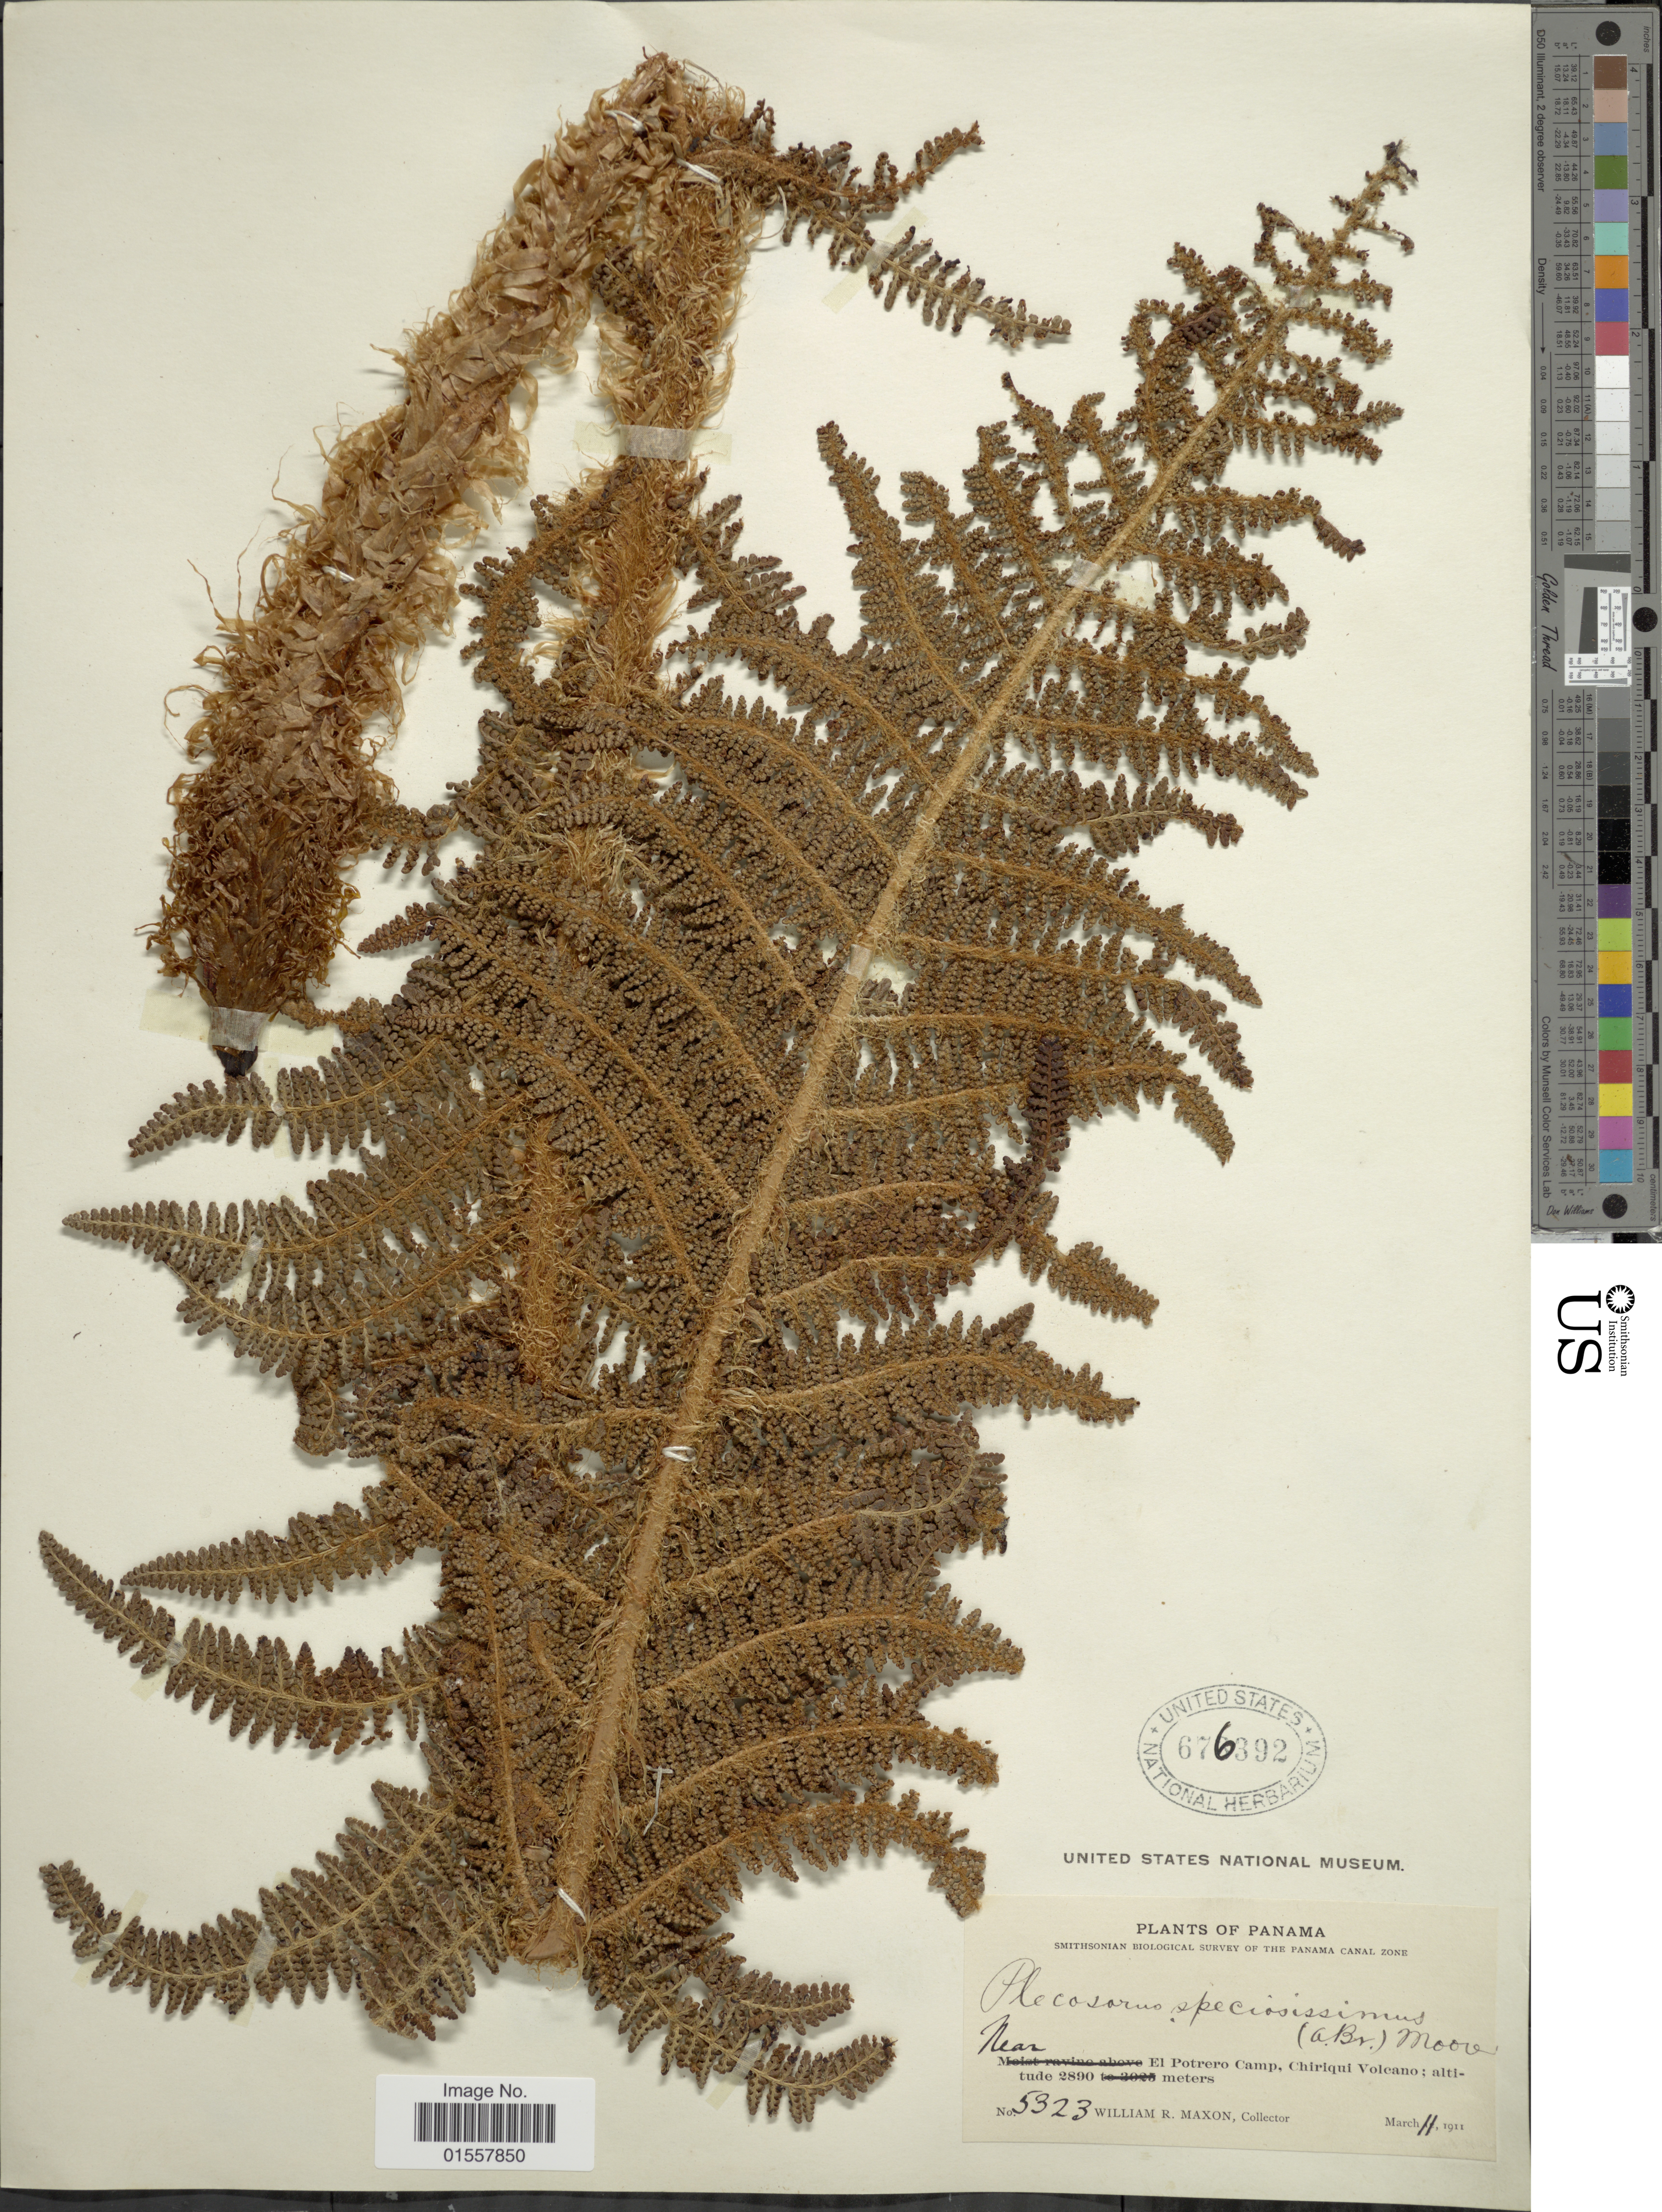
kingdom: Plantae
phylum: Tracheophyta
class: Polypodiopsida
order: Polypodiales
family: Dryopteridaceae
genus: Polystichum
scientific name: Polystichum speciosissimum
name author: (A. Braun ex Kunze) Copel.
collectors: W. R. Maxon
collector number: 5323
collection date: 1911-03-11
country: Panama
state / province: Chiriqui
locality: El Potrero Camp, Chiriqui Volcano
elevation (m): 2890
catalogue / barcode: US 676392